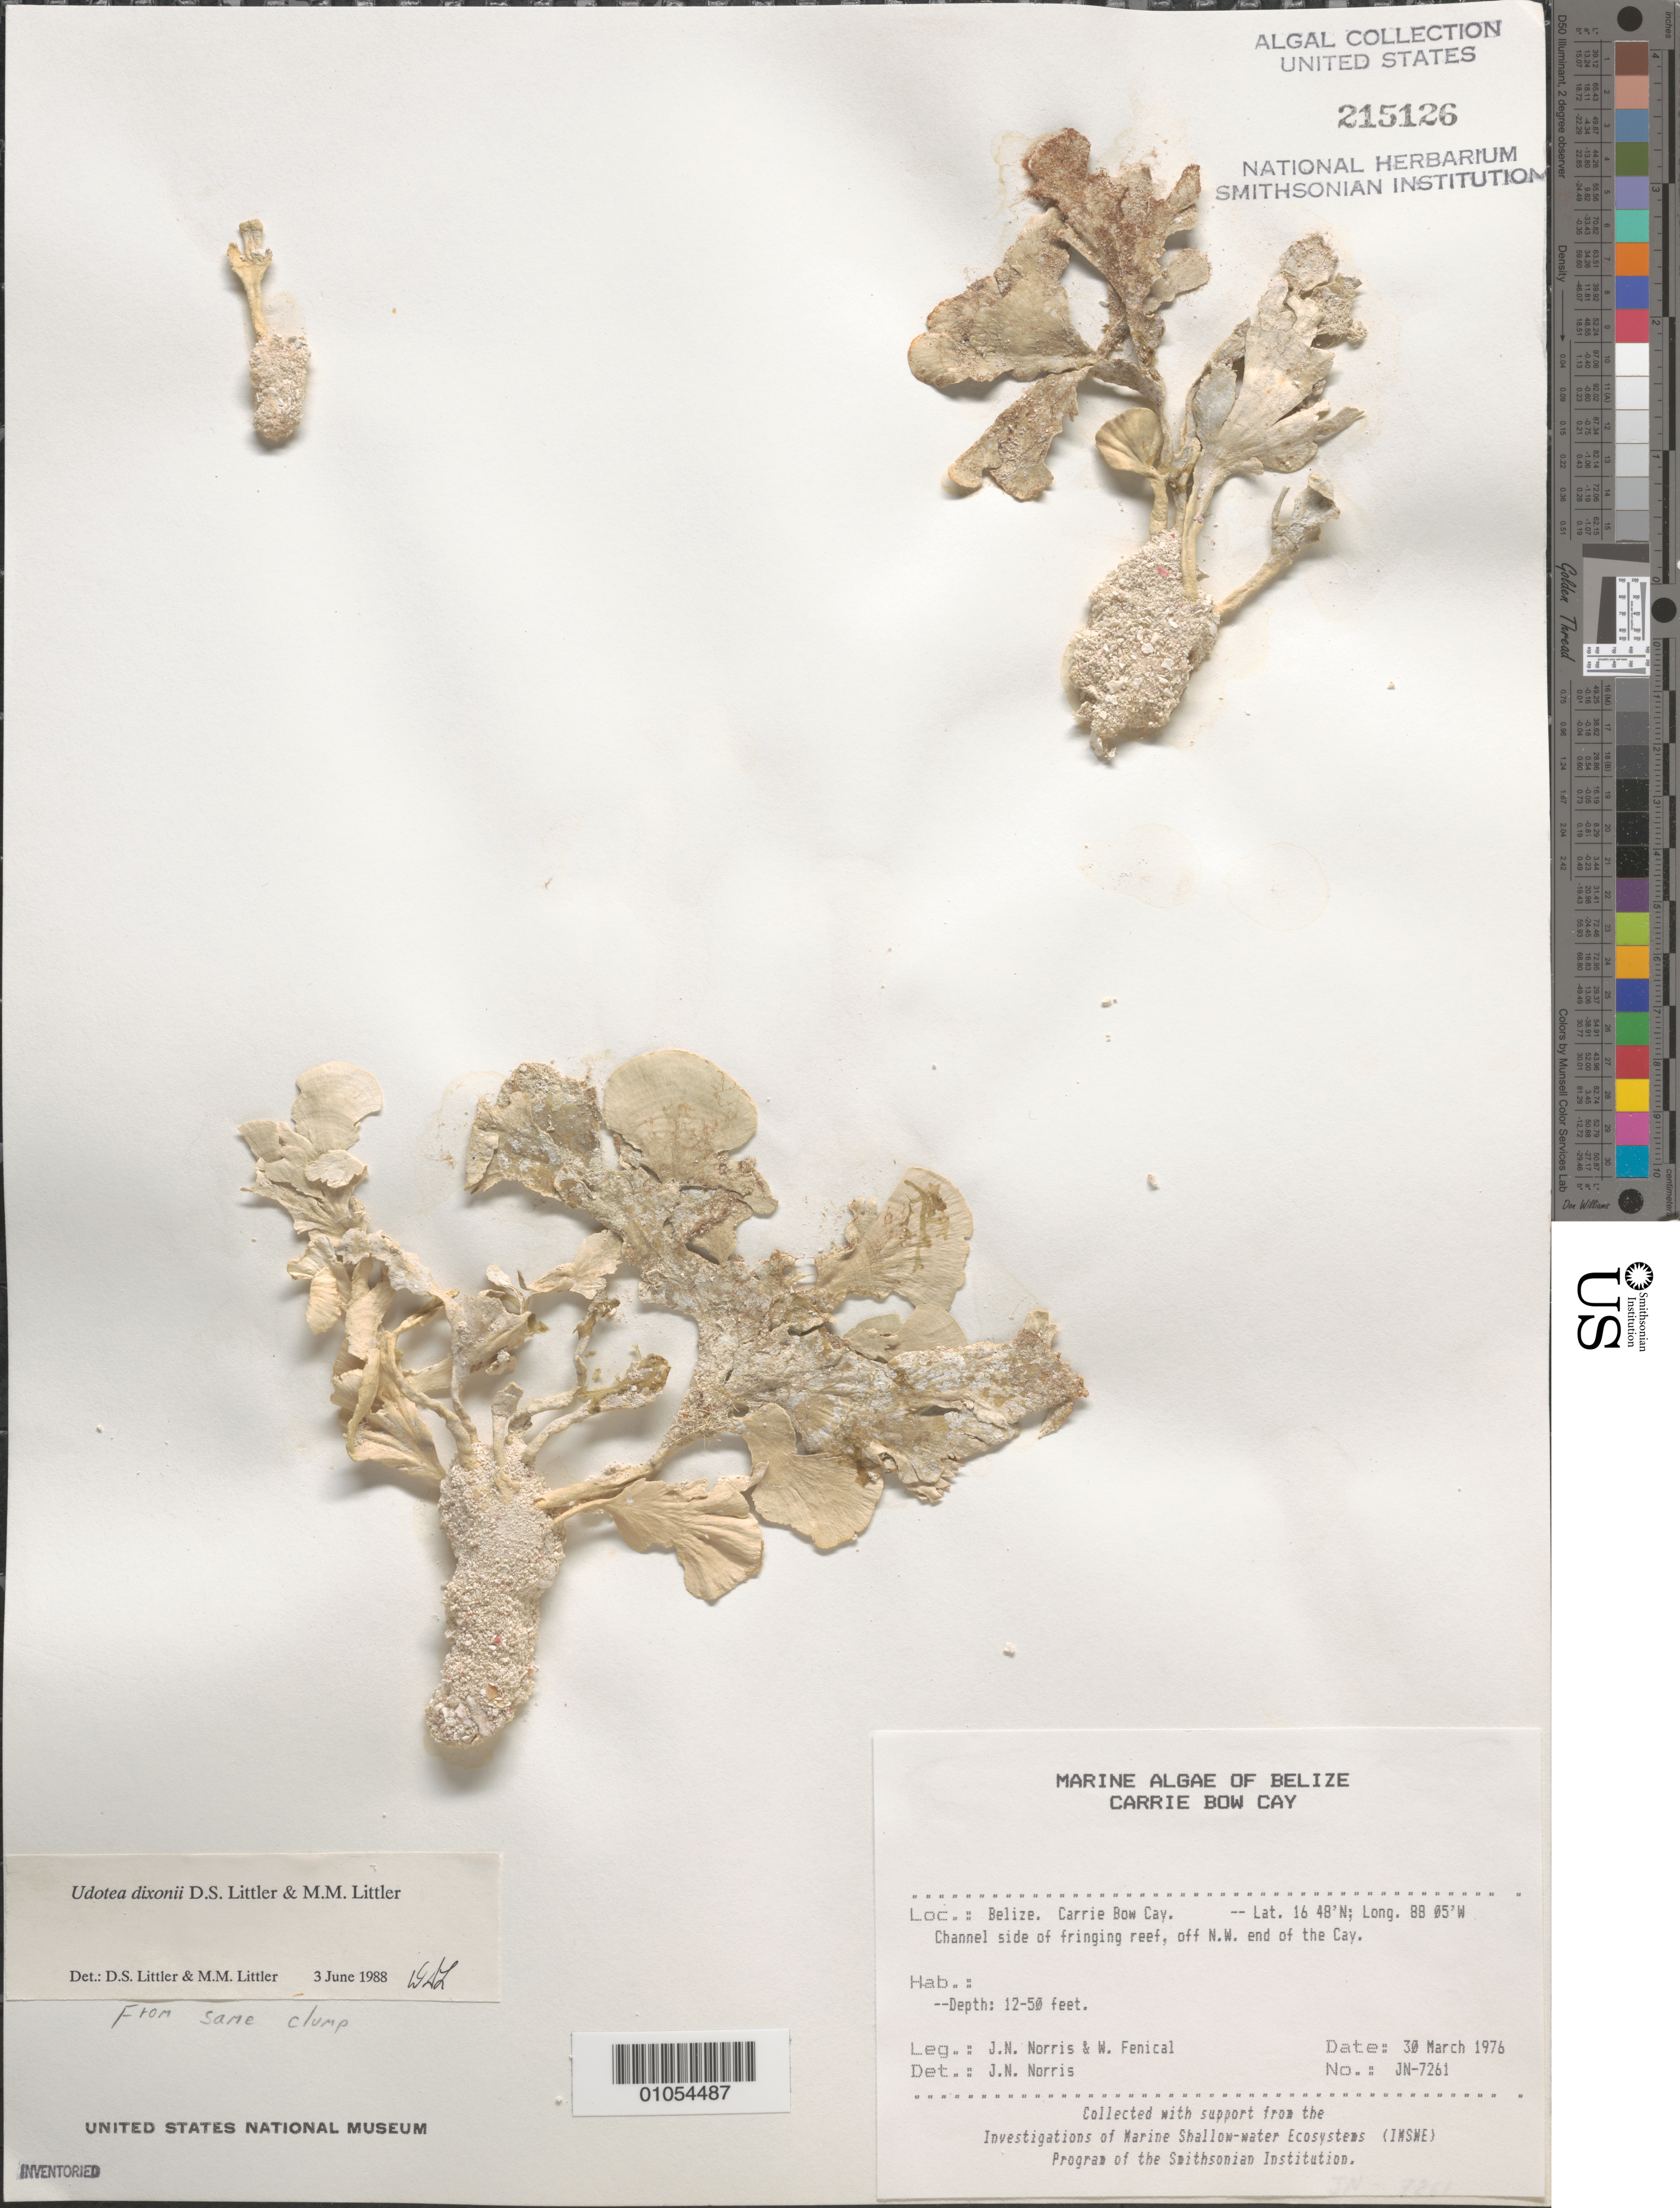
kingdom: Plantae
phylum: Chlorophyta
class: Ulvophyceae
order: Bryopsidales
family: Udoteaceae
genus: Udotea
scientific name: Udotea dixonii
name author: D.S. Littler & Littler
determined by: Littler, D. S.; Littler, M. M.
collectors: J. N. Norris & W. Fenical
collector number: JN-7261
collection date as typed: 30 Mar 1976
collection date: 1976-03-30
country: Belize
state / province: Stann Creek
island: Carrie Bow Cay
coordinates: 16 48'N, 88 05'W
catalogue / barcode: US 215126